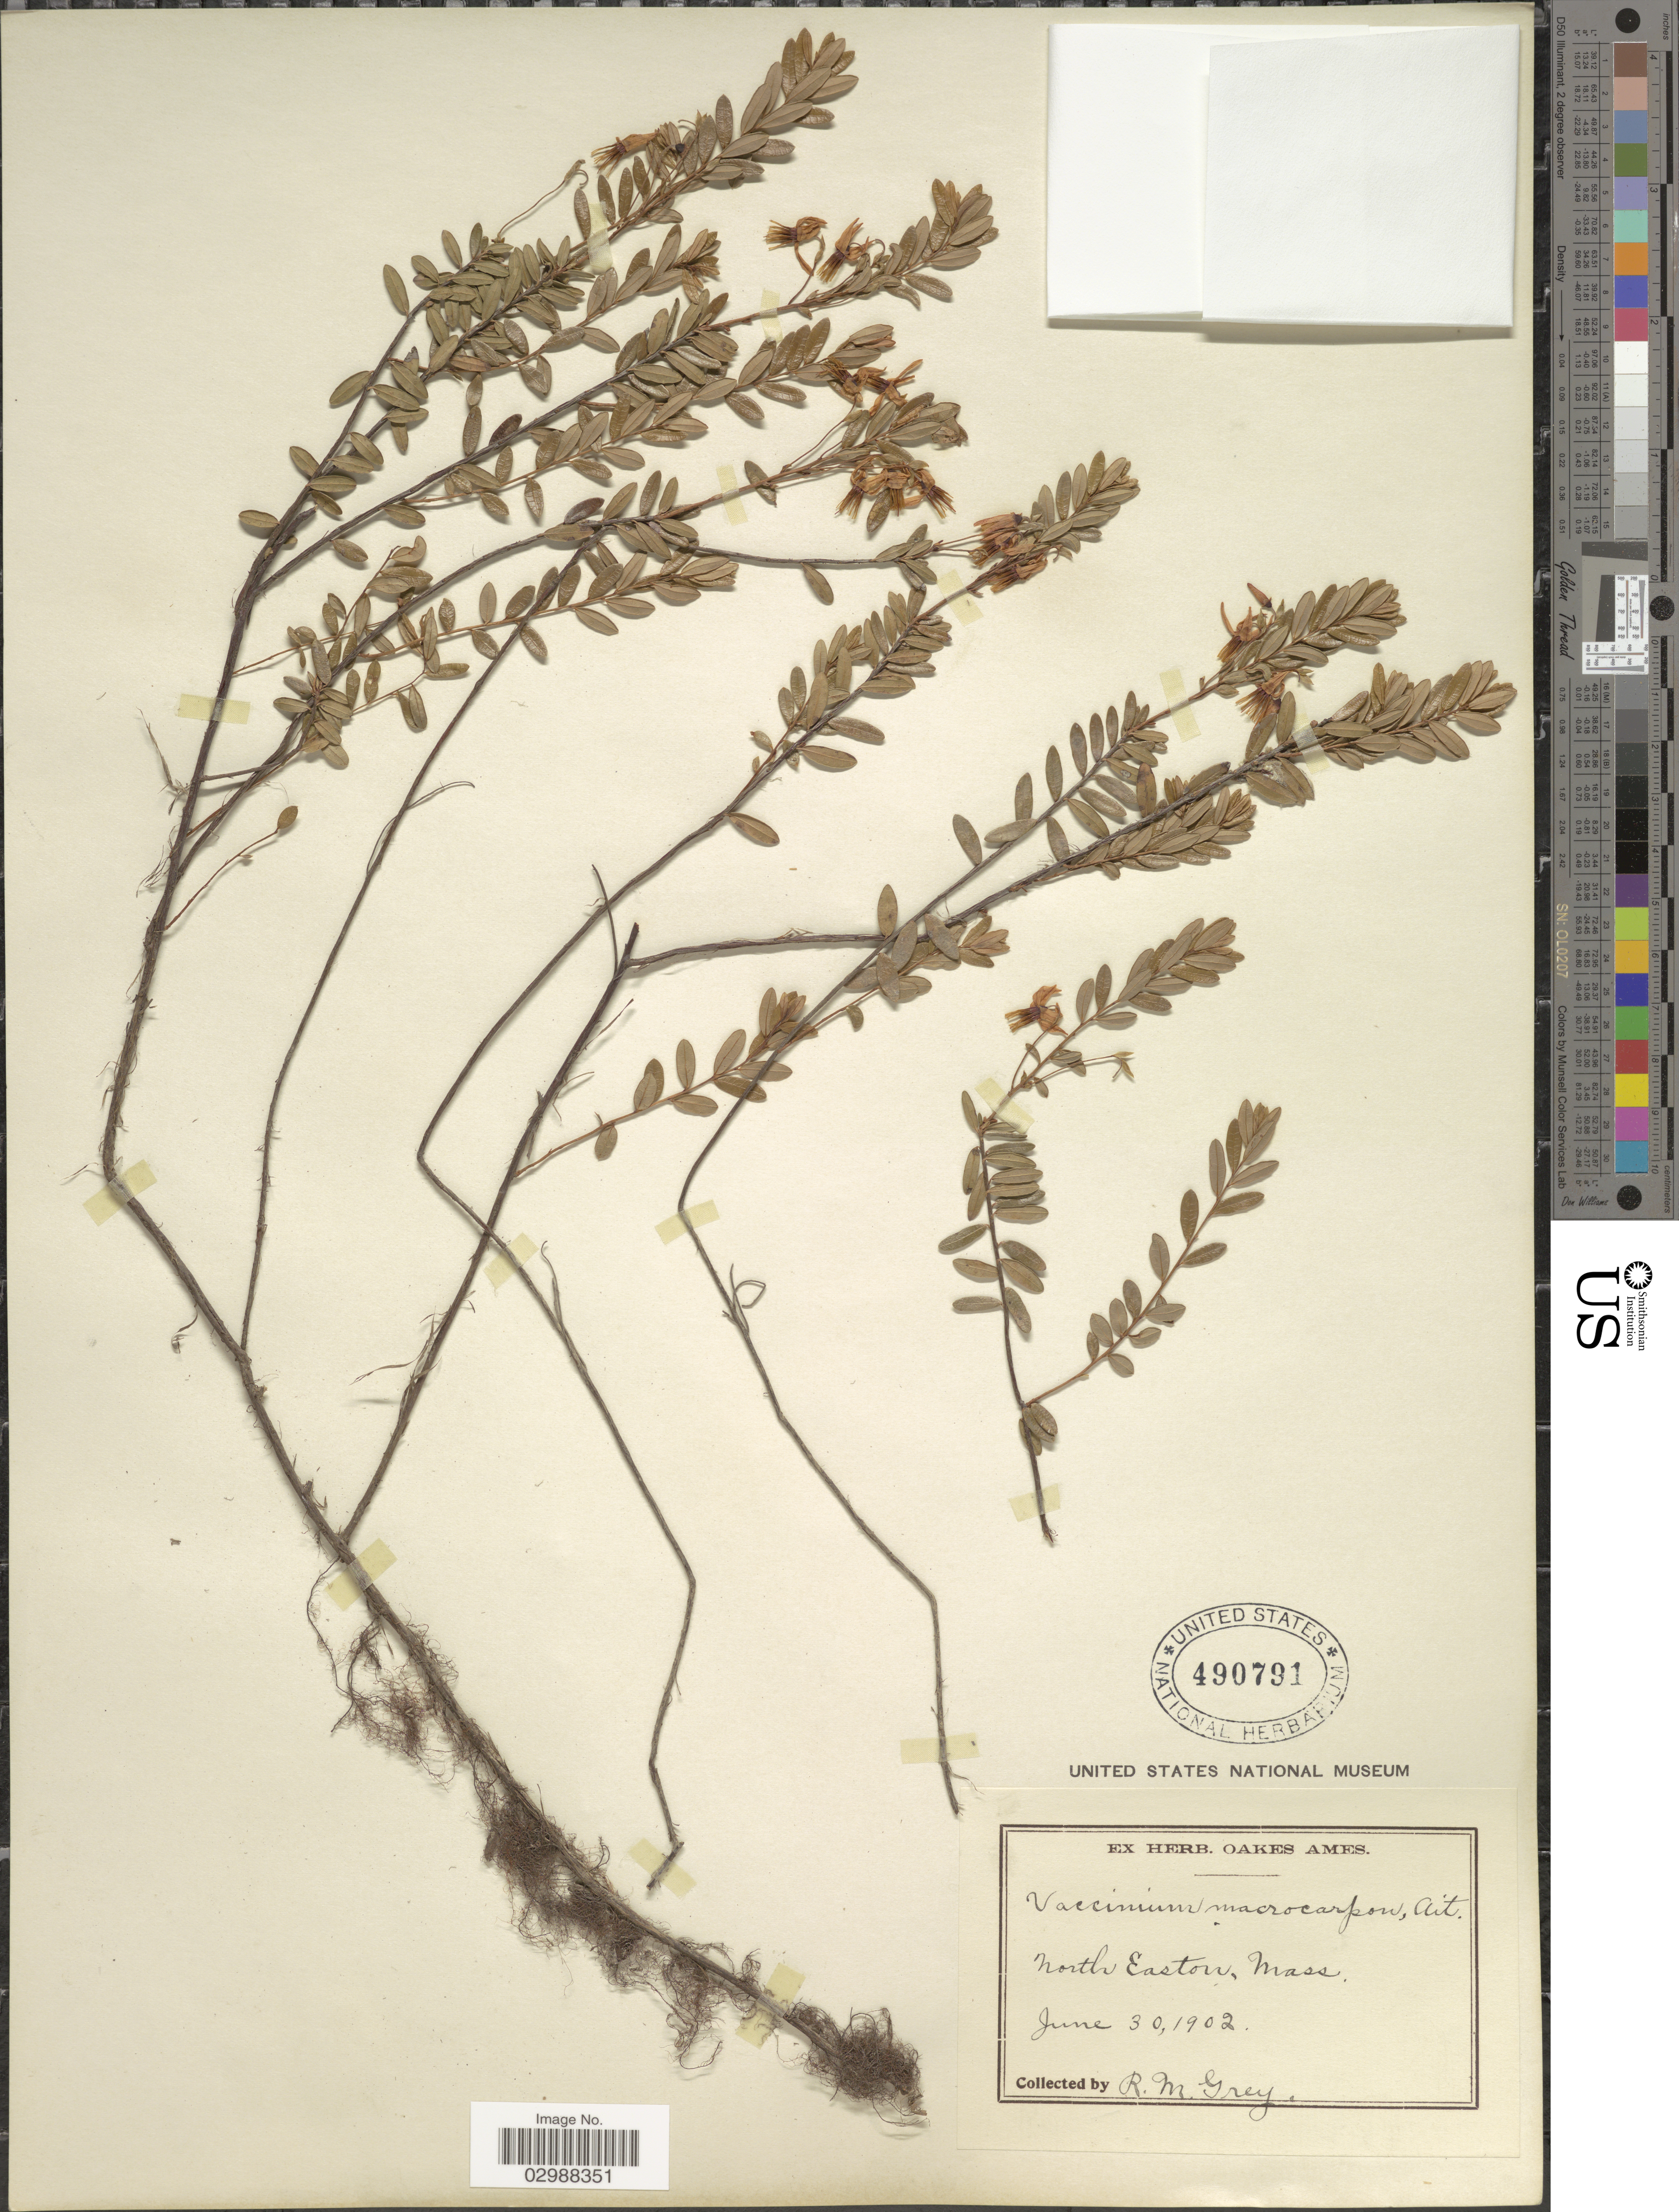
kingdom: Plantae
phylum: Tracheophyta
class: Magnoliopsida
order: Ericales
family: Ericaceae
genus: Vaccinium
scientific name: Vaccinium macrocarpon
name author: Aiton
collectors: R. Grey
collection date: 1902-06-30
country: United States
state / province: Massachusetts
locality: North Easton.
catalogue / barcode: US 490791